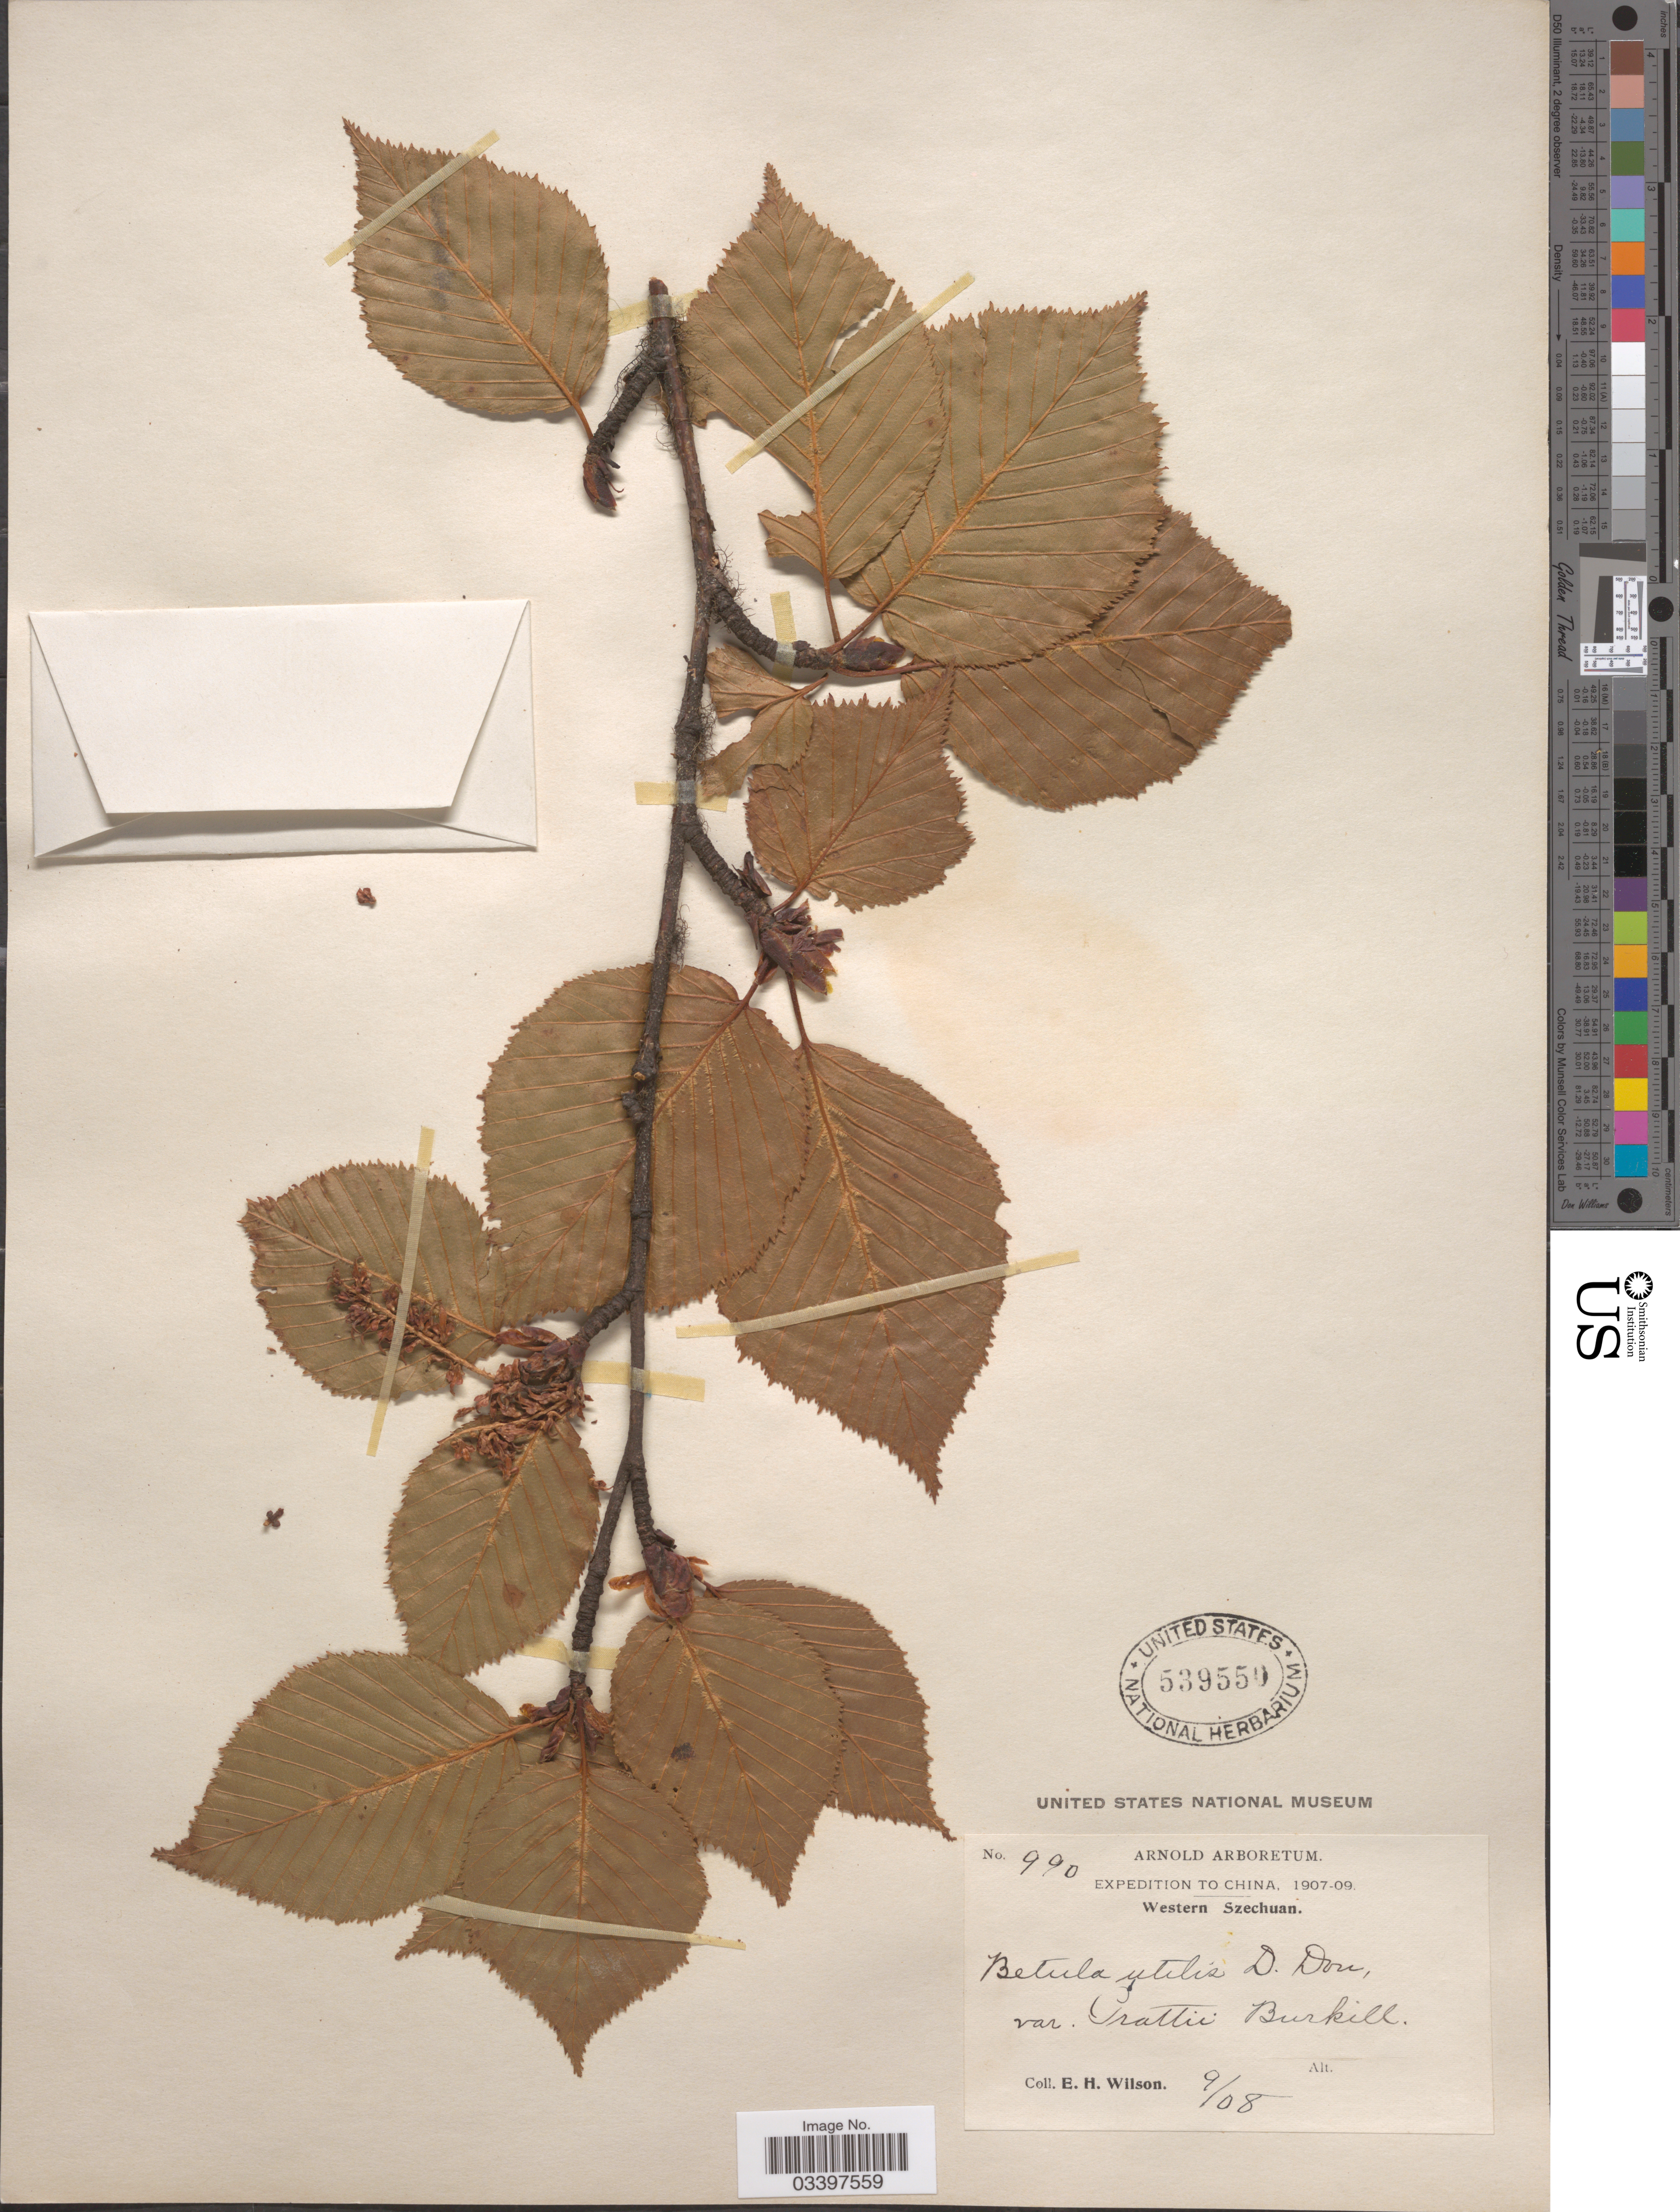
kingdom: Plantae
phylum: Tracheophyta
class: Magnoliopsida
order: Fagales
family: Betulaceae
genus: Betula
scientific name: Betula utilis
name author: D. Don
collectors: E. Wilson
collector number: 990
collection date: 1908-09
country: China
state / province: Sichuan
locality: Western Szechuan.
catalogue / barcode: US 539550